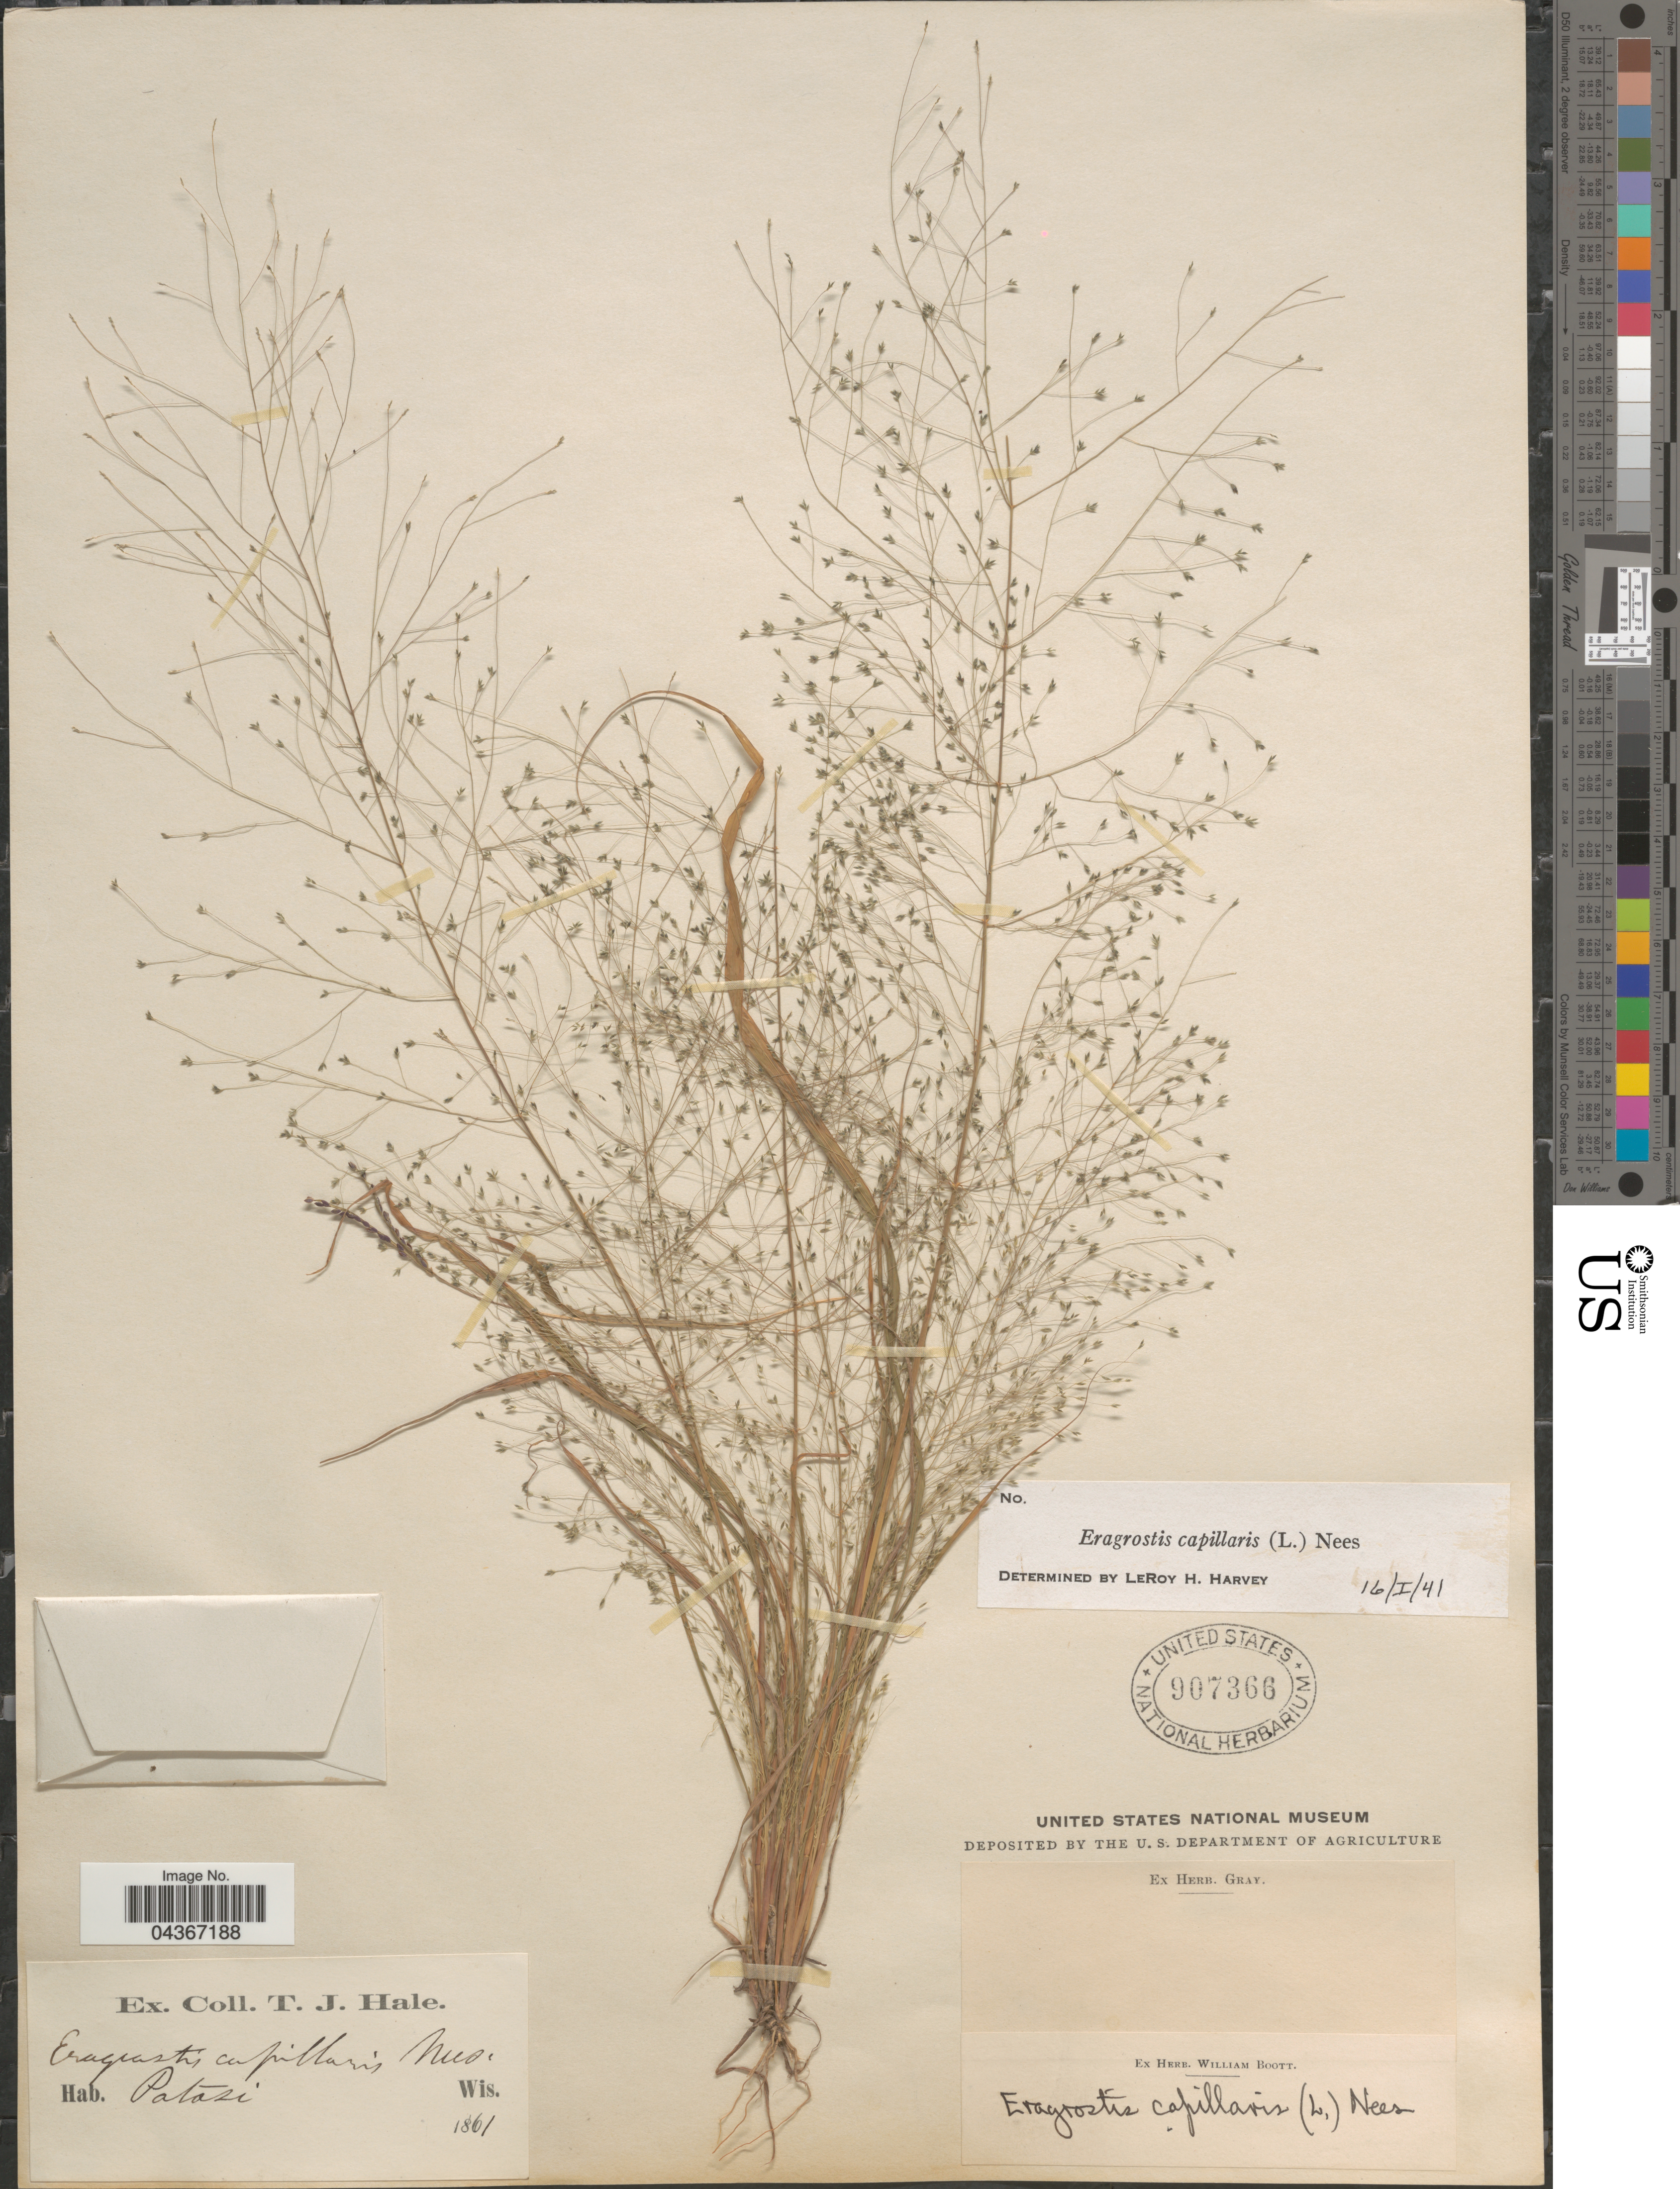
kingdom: Plantae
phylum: Tracheophyta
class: Liliopsida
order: Poales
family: Poaceae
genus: Eragrostis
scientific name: Eragrostis capillaris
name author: (L.) Nees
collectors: T. Hale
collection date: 1861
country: United States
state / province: Wisconsin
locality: Patosi.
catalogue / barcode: US 907366